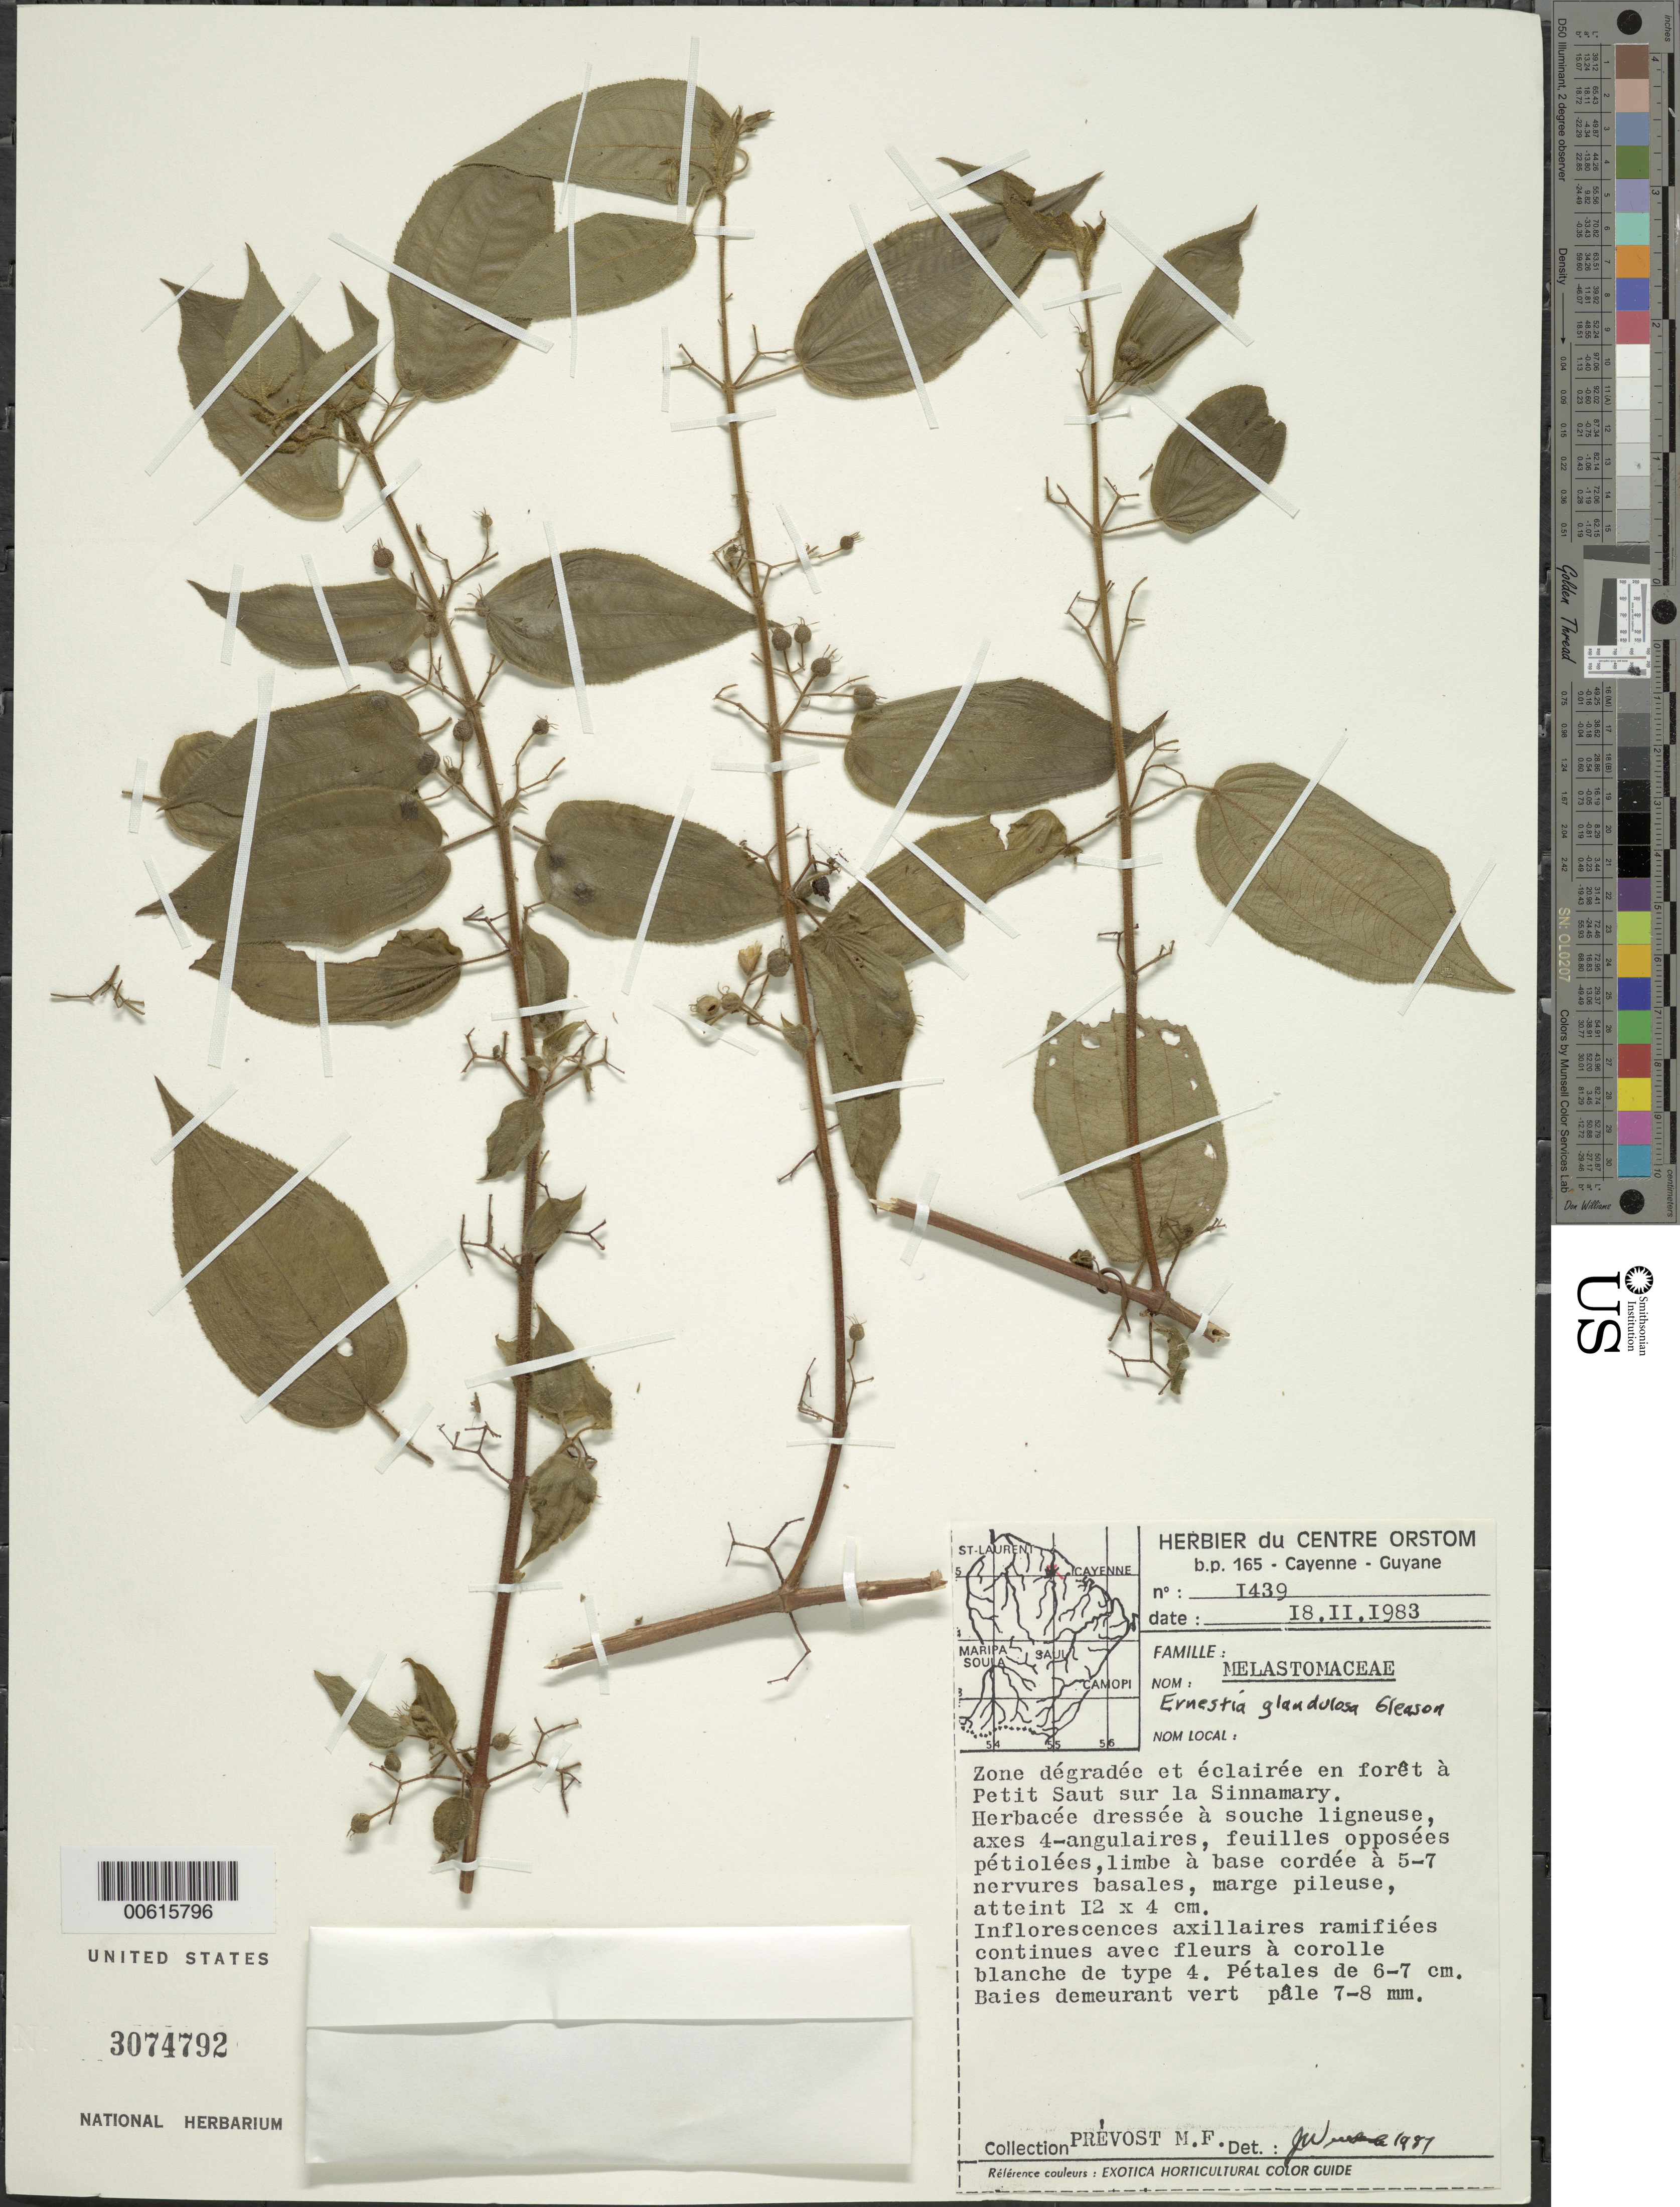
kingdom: Plantae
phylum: Tracheophyta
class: Magnoliopsida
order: Myrtales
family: Melastomataceae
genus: Pseudoernestia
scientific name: Pseudoernestia glandulosa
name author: (Gleason) M.J. Rocha & P.J.F. Guim.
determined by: Nunes da Silva, Diego, (RB), Jardim Botanico do Rio de Janeiro - Herbario (BRAZIL)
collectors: M.-F. Prévost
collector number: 1439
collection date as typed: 18-Feb-83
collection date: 1983-02-18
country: French Guiana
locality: Petit Saut sur la Sinnamary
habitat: Zone deradee et eclairee en foret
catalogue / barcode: US 3074792